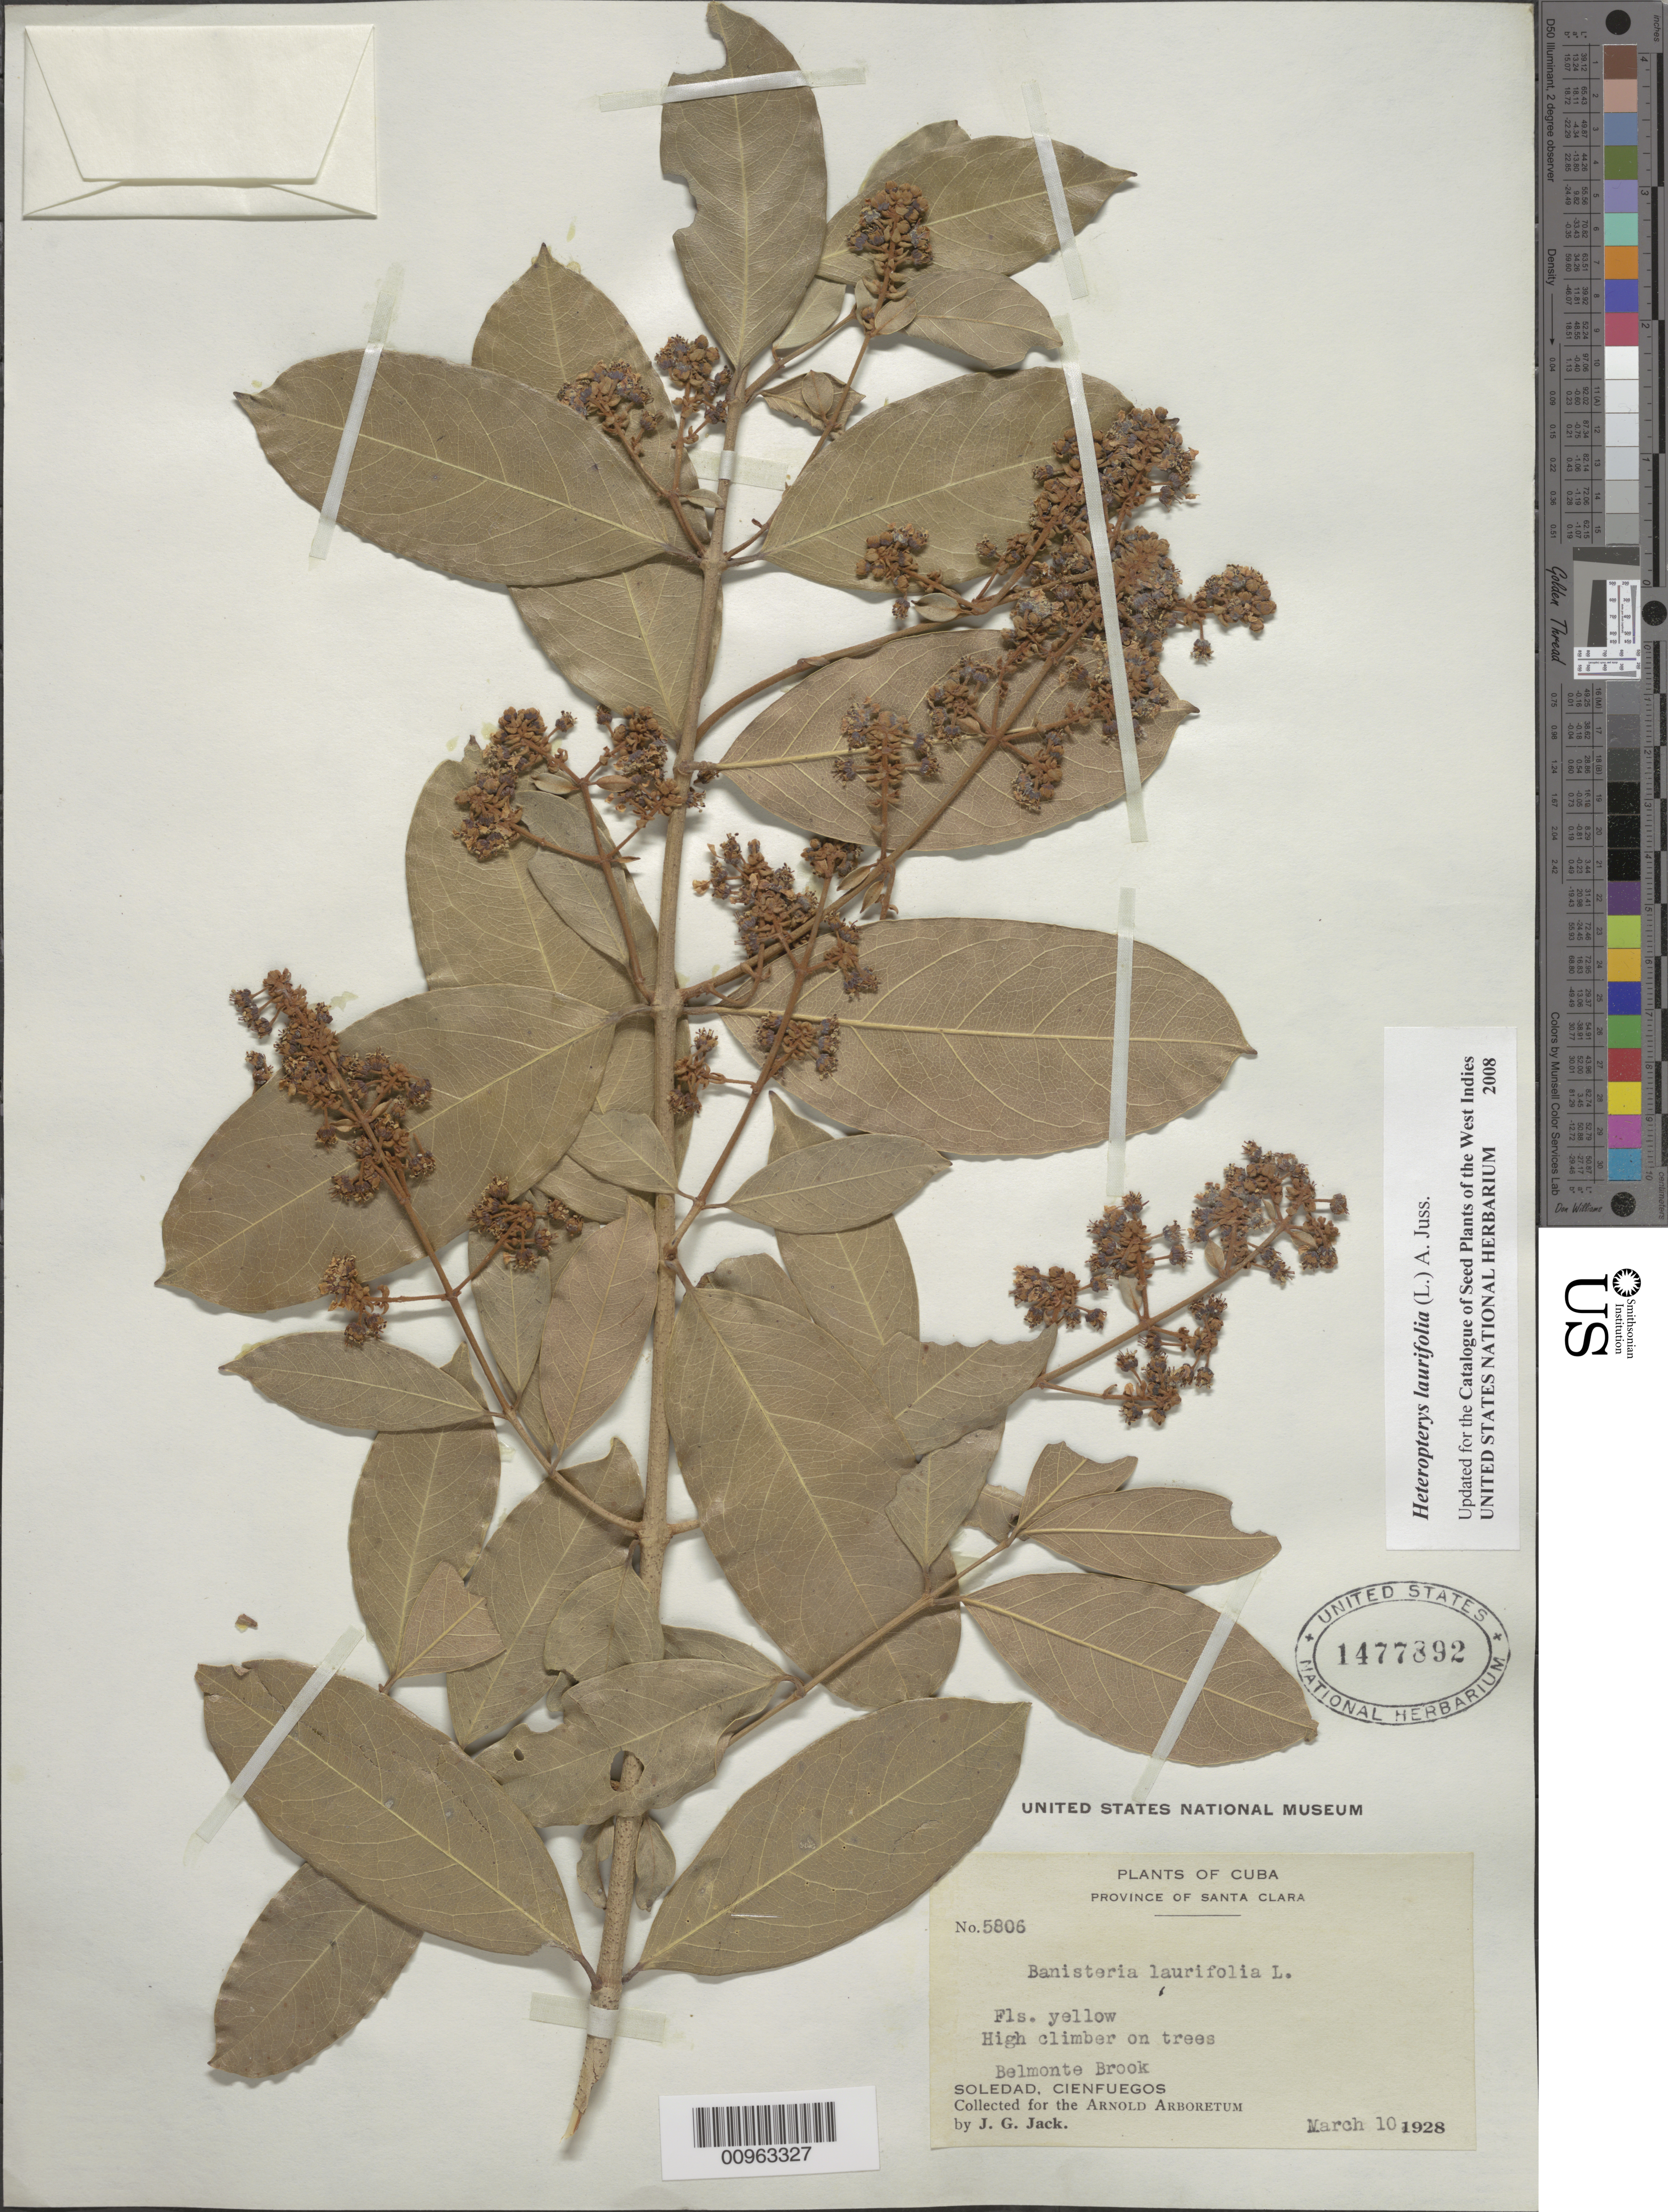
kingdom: Plantae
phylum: Tracheophyta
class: Magnoliopsida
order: Malpighiales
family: Malpighiaceae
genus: Heteropterys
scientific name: Heteropterys laurifolia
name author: (L.) A. Juss.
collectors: J. G. Jack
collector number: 5806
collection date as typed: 10 Mar 1928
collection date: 1928-03-10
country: Cuba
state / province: Cienfuegos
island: Cuba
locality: Belmonte Brook, Soledad, Cienfuegos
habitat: On trees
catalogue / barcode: US 1477892